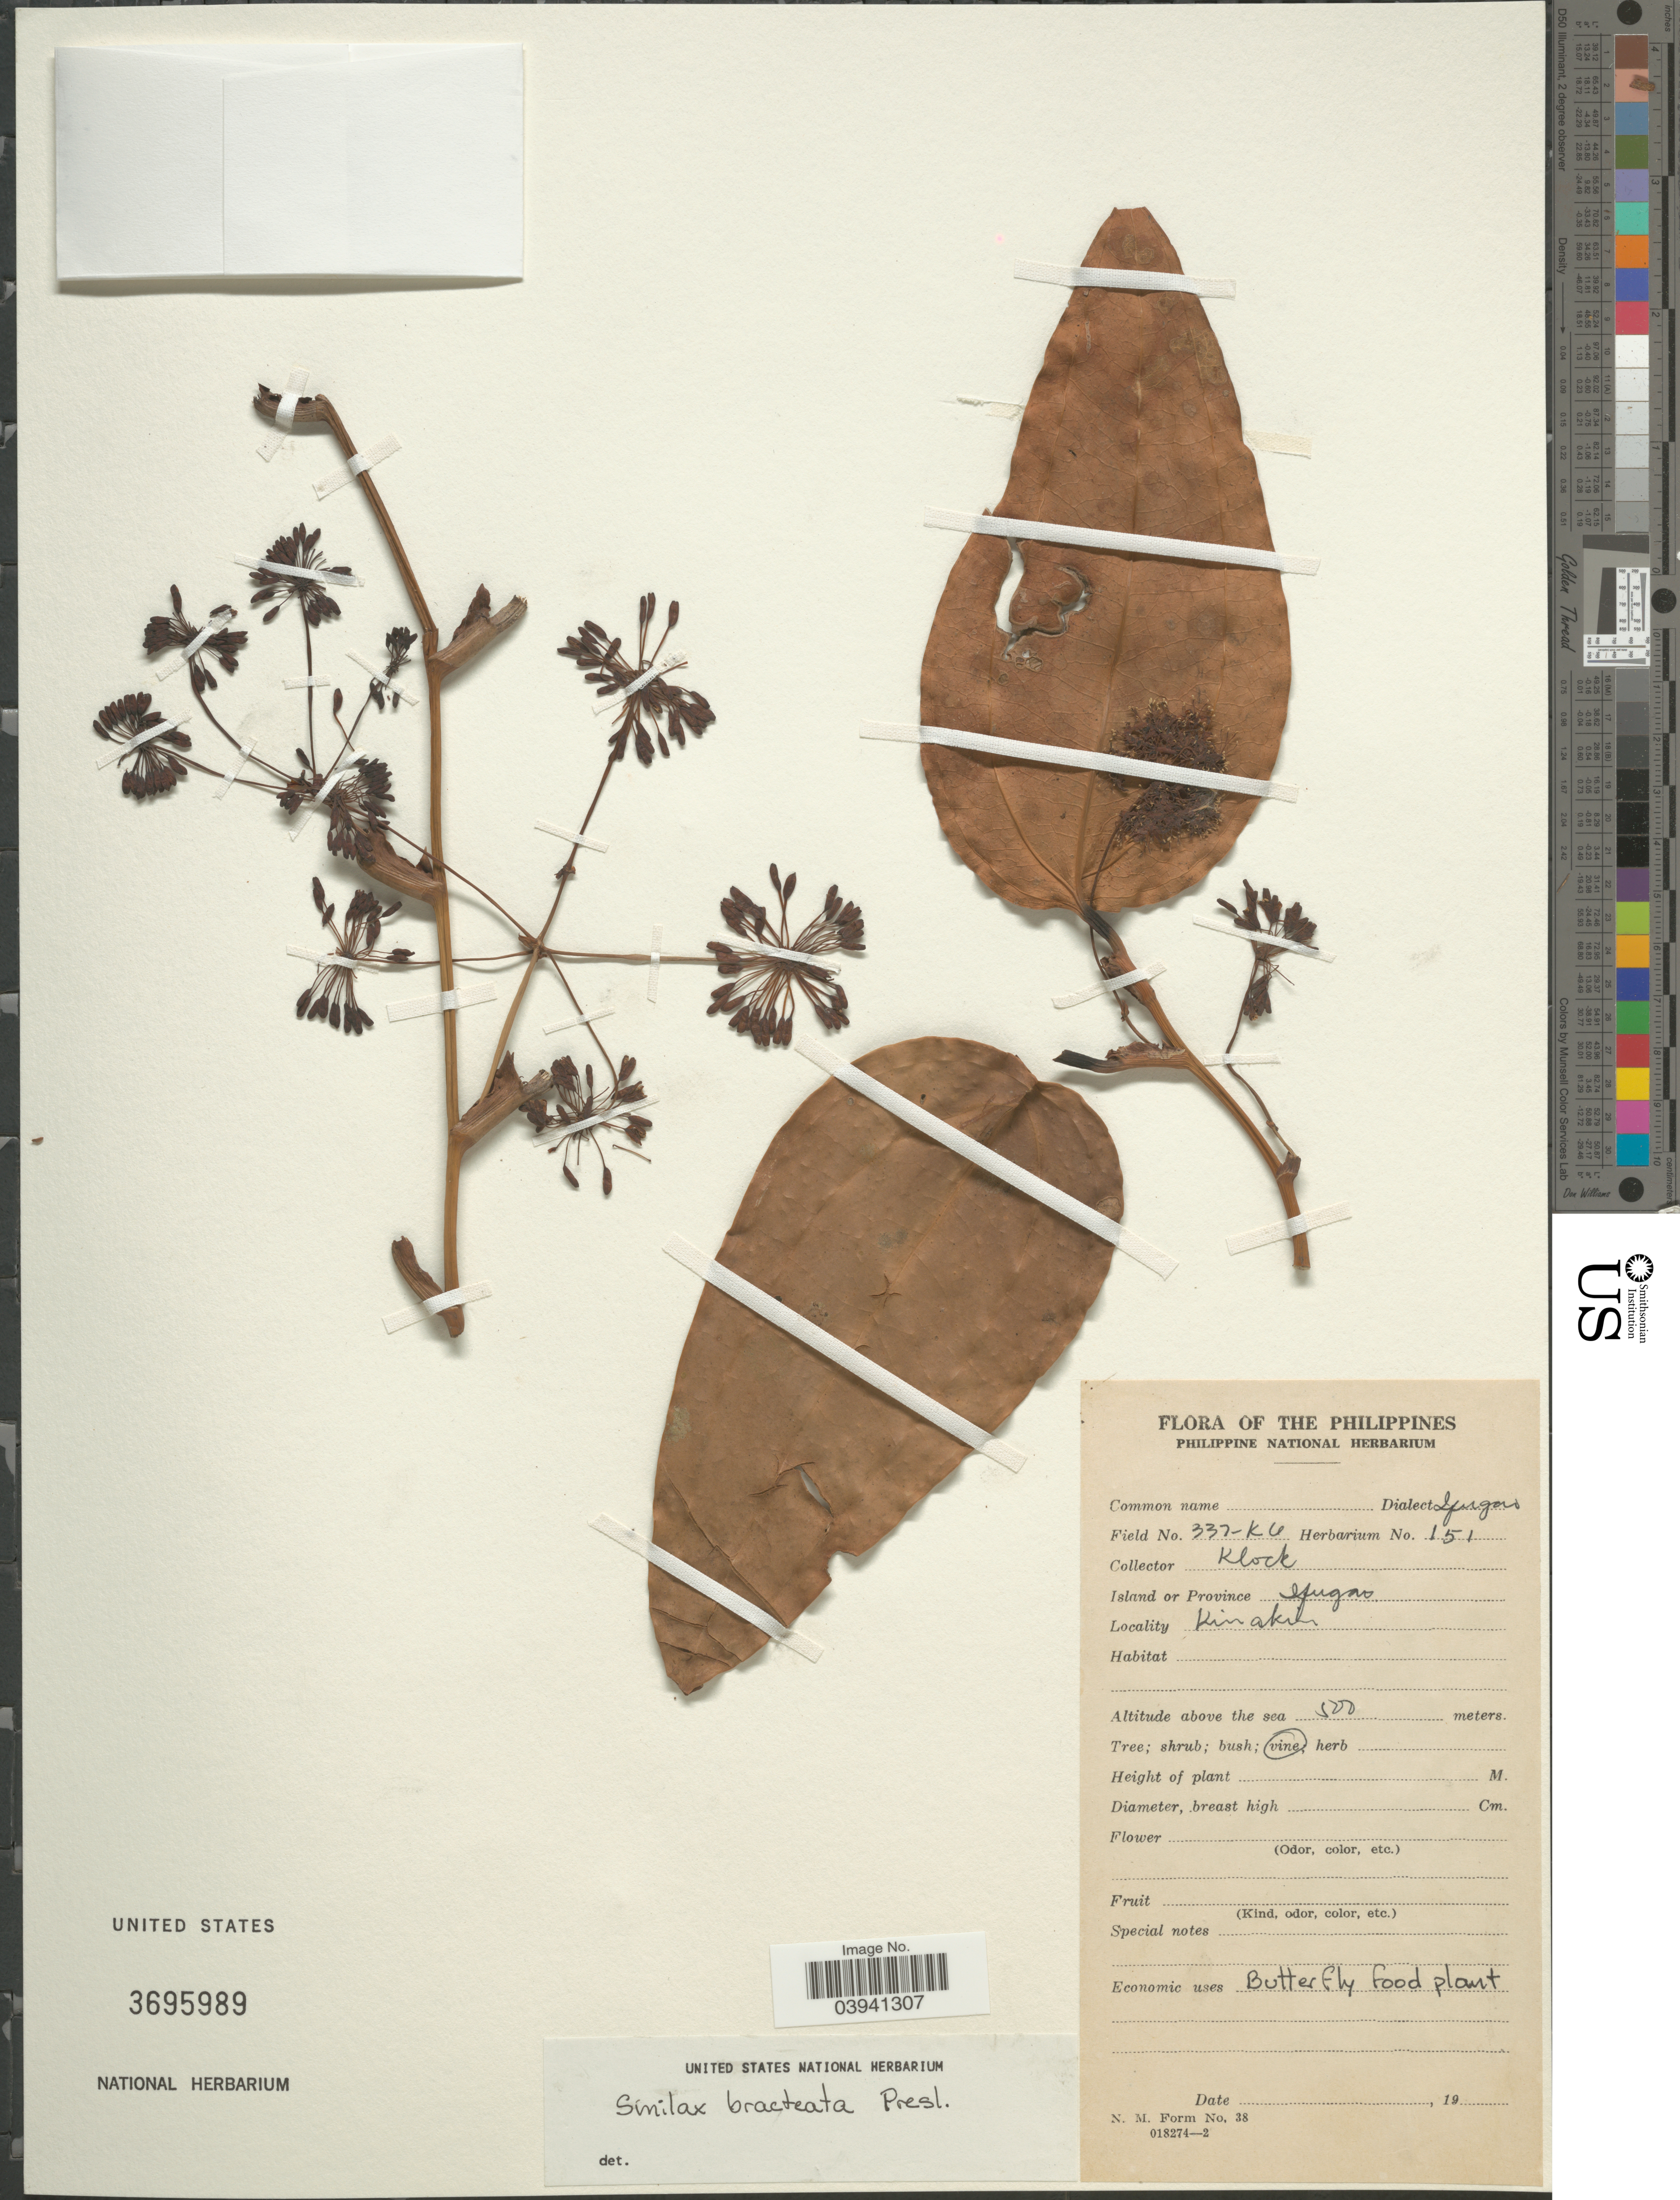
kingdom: Plantae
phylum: Tracheophyta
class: Liliopsida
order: Liliales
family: Smilacaceae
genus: Smilax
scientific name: Smilax bracteata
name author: C. Presl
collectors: Klock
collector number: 151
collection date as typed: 19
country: Philippines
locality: Island or Province Ifugao. Kinakin.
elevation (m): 500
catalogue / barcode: US 3695989